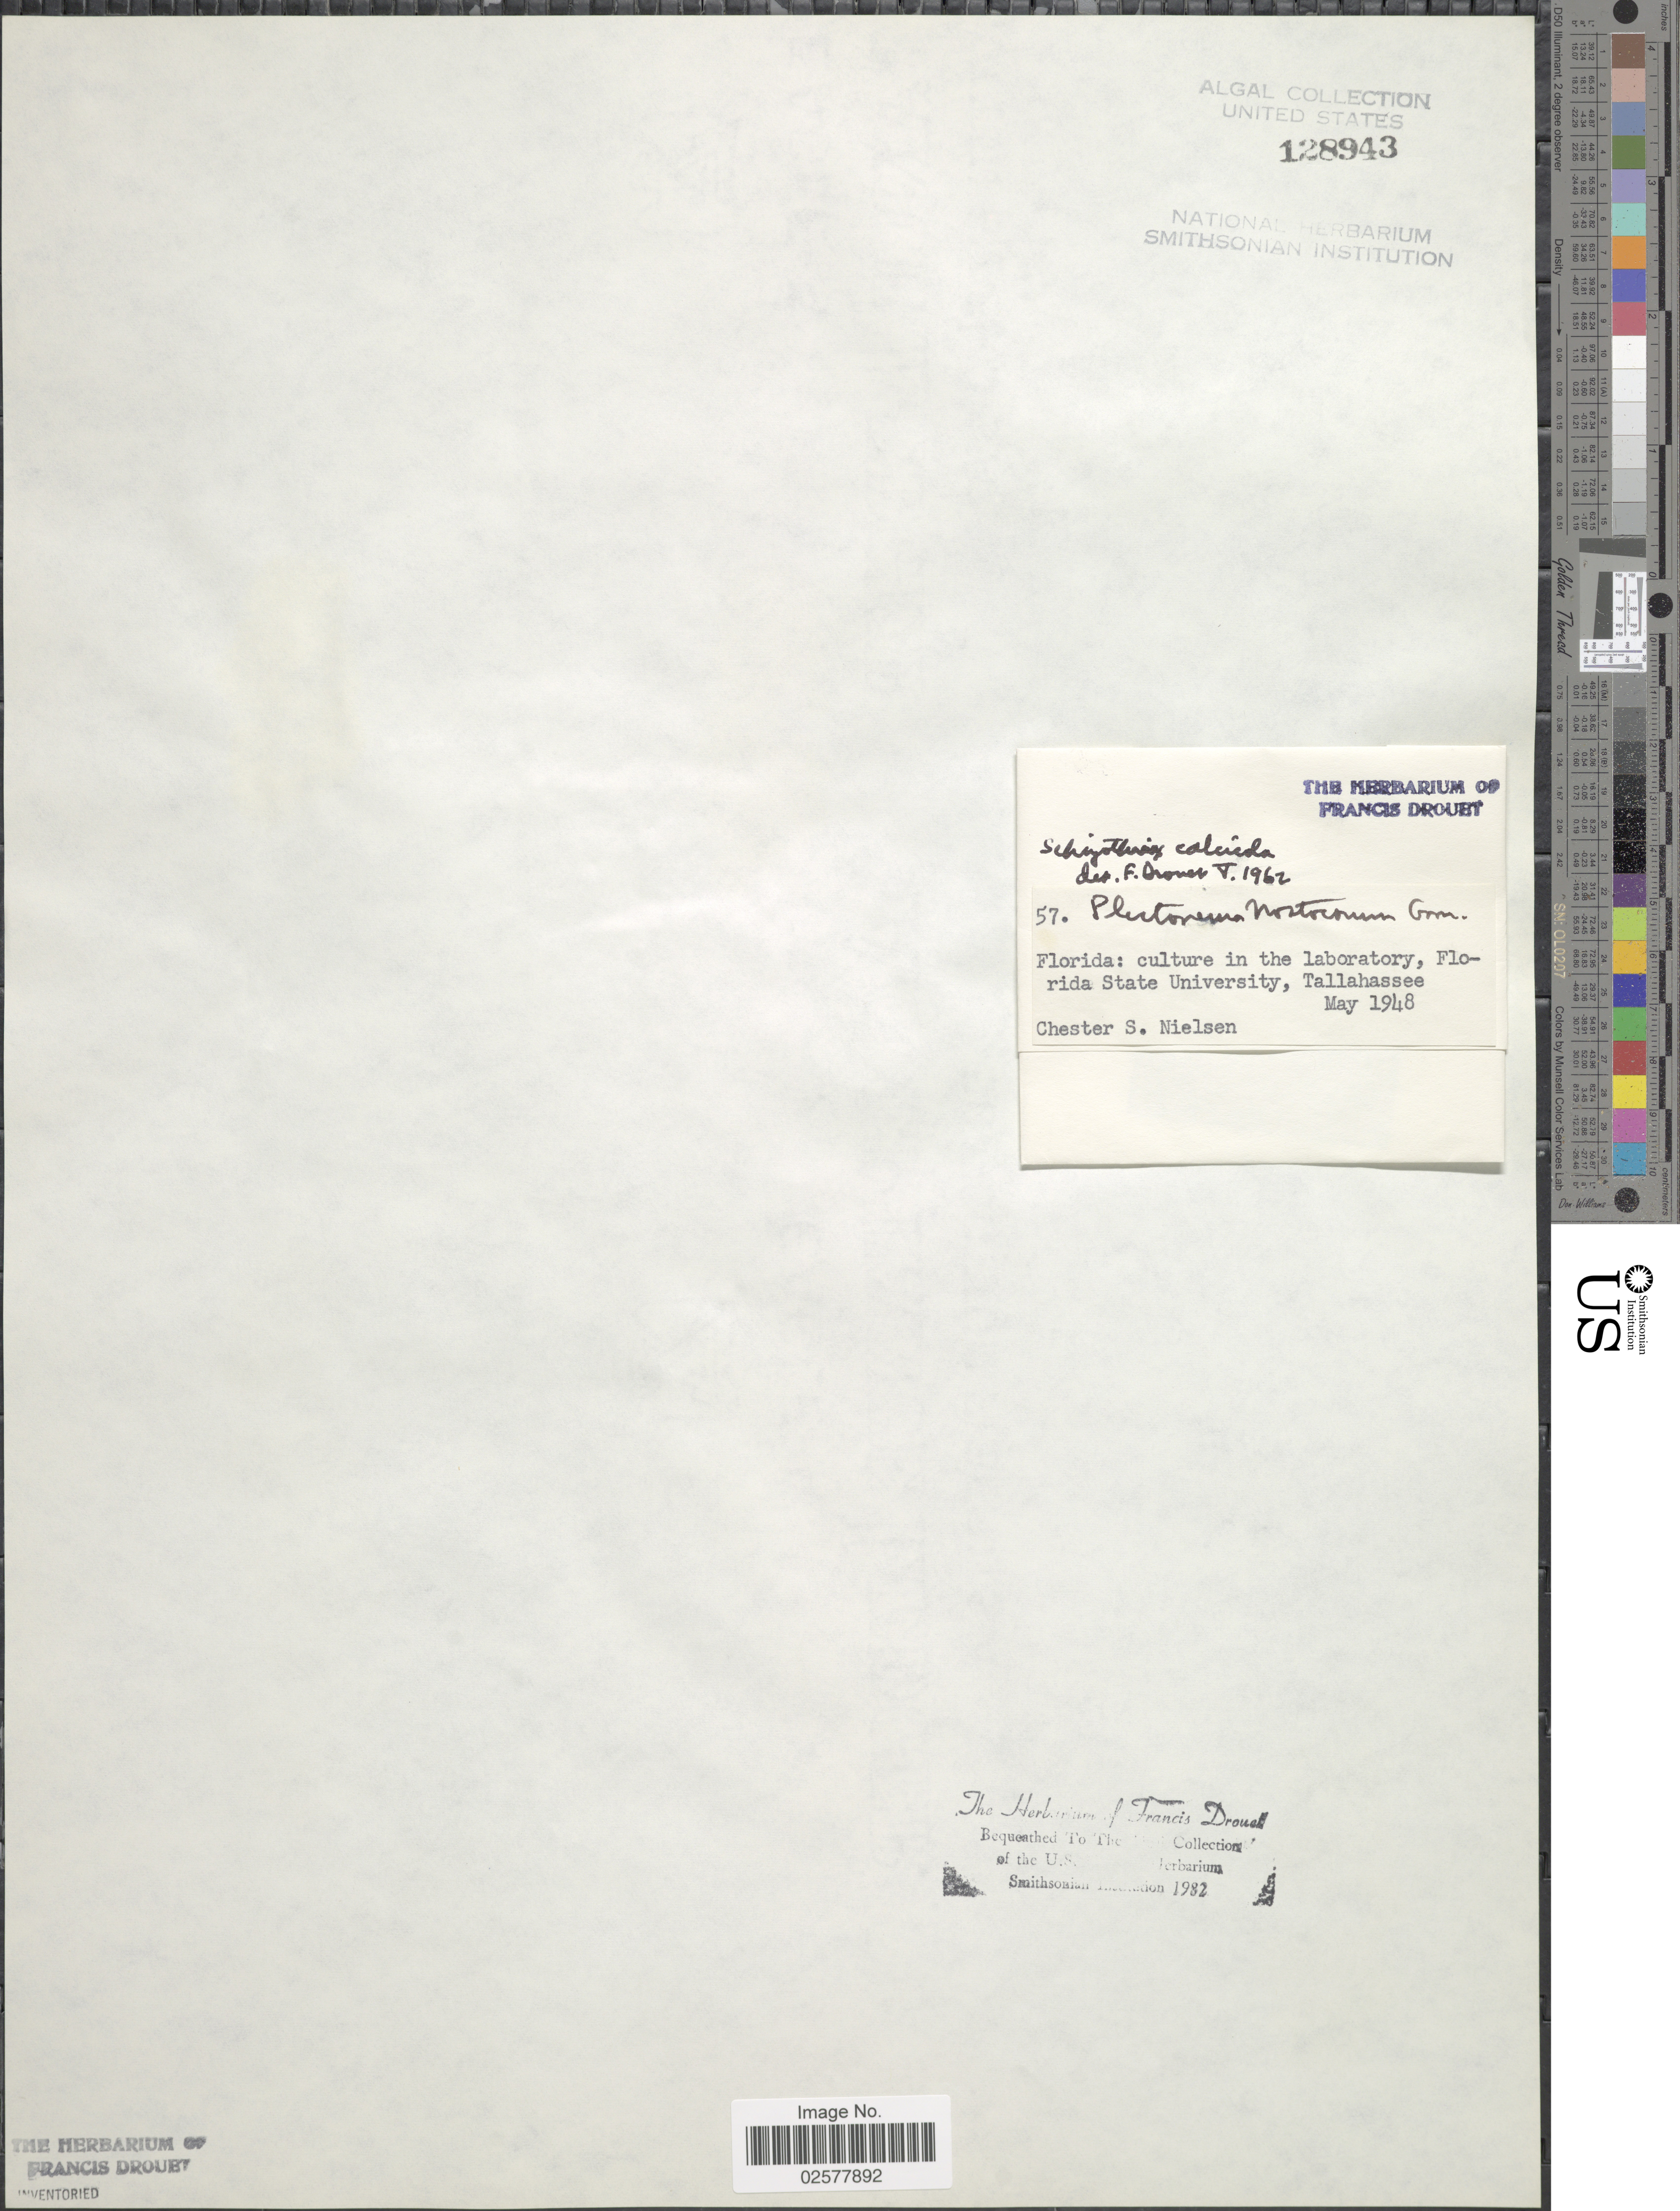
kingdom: Bacteria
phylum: Cyanobacteria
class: Cyanobacteriia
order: Leptolyngbyales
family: Trichocoleusaceae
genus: Schizothrix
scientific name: Schizothrix calcicola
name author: Gomont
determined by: Drouet, F. E.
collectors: C. S. Nielsen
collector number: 57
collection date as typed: May 1948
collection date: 1948-05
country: United States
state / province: Florida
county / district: Leon County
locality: Tallahassee, Florida State University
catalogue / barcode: US 128943